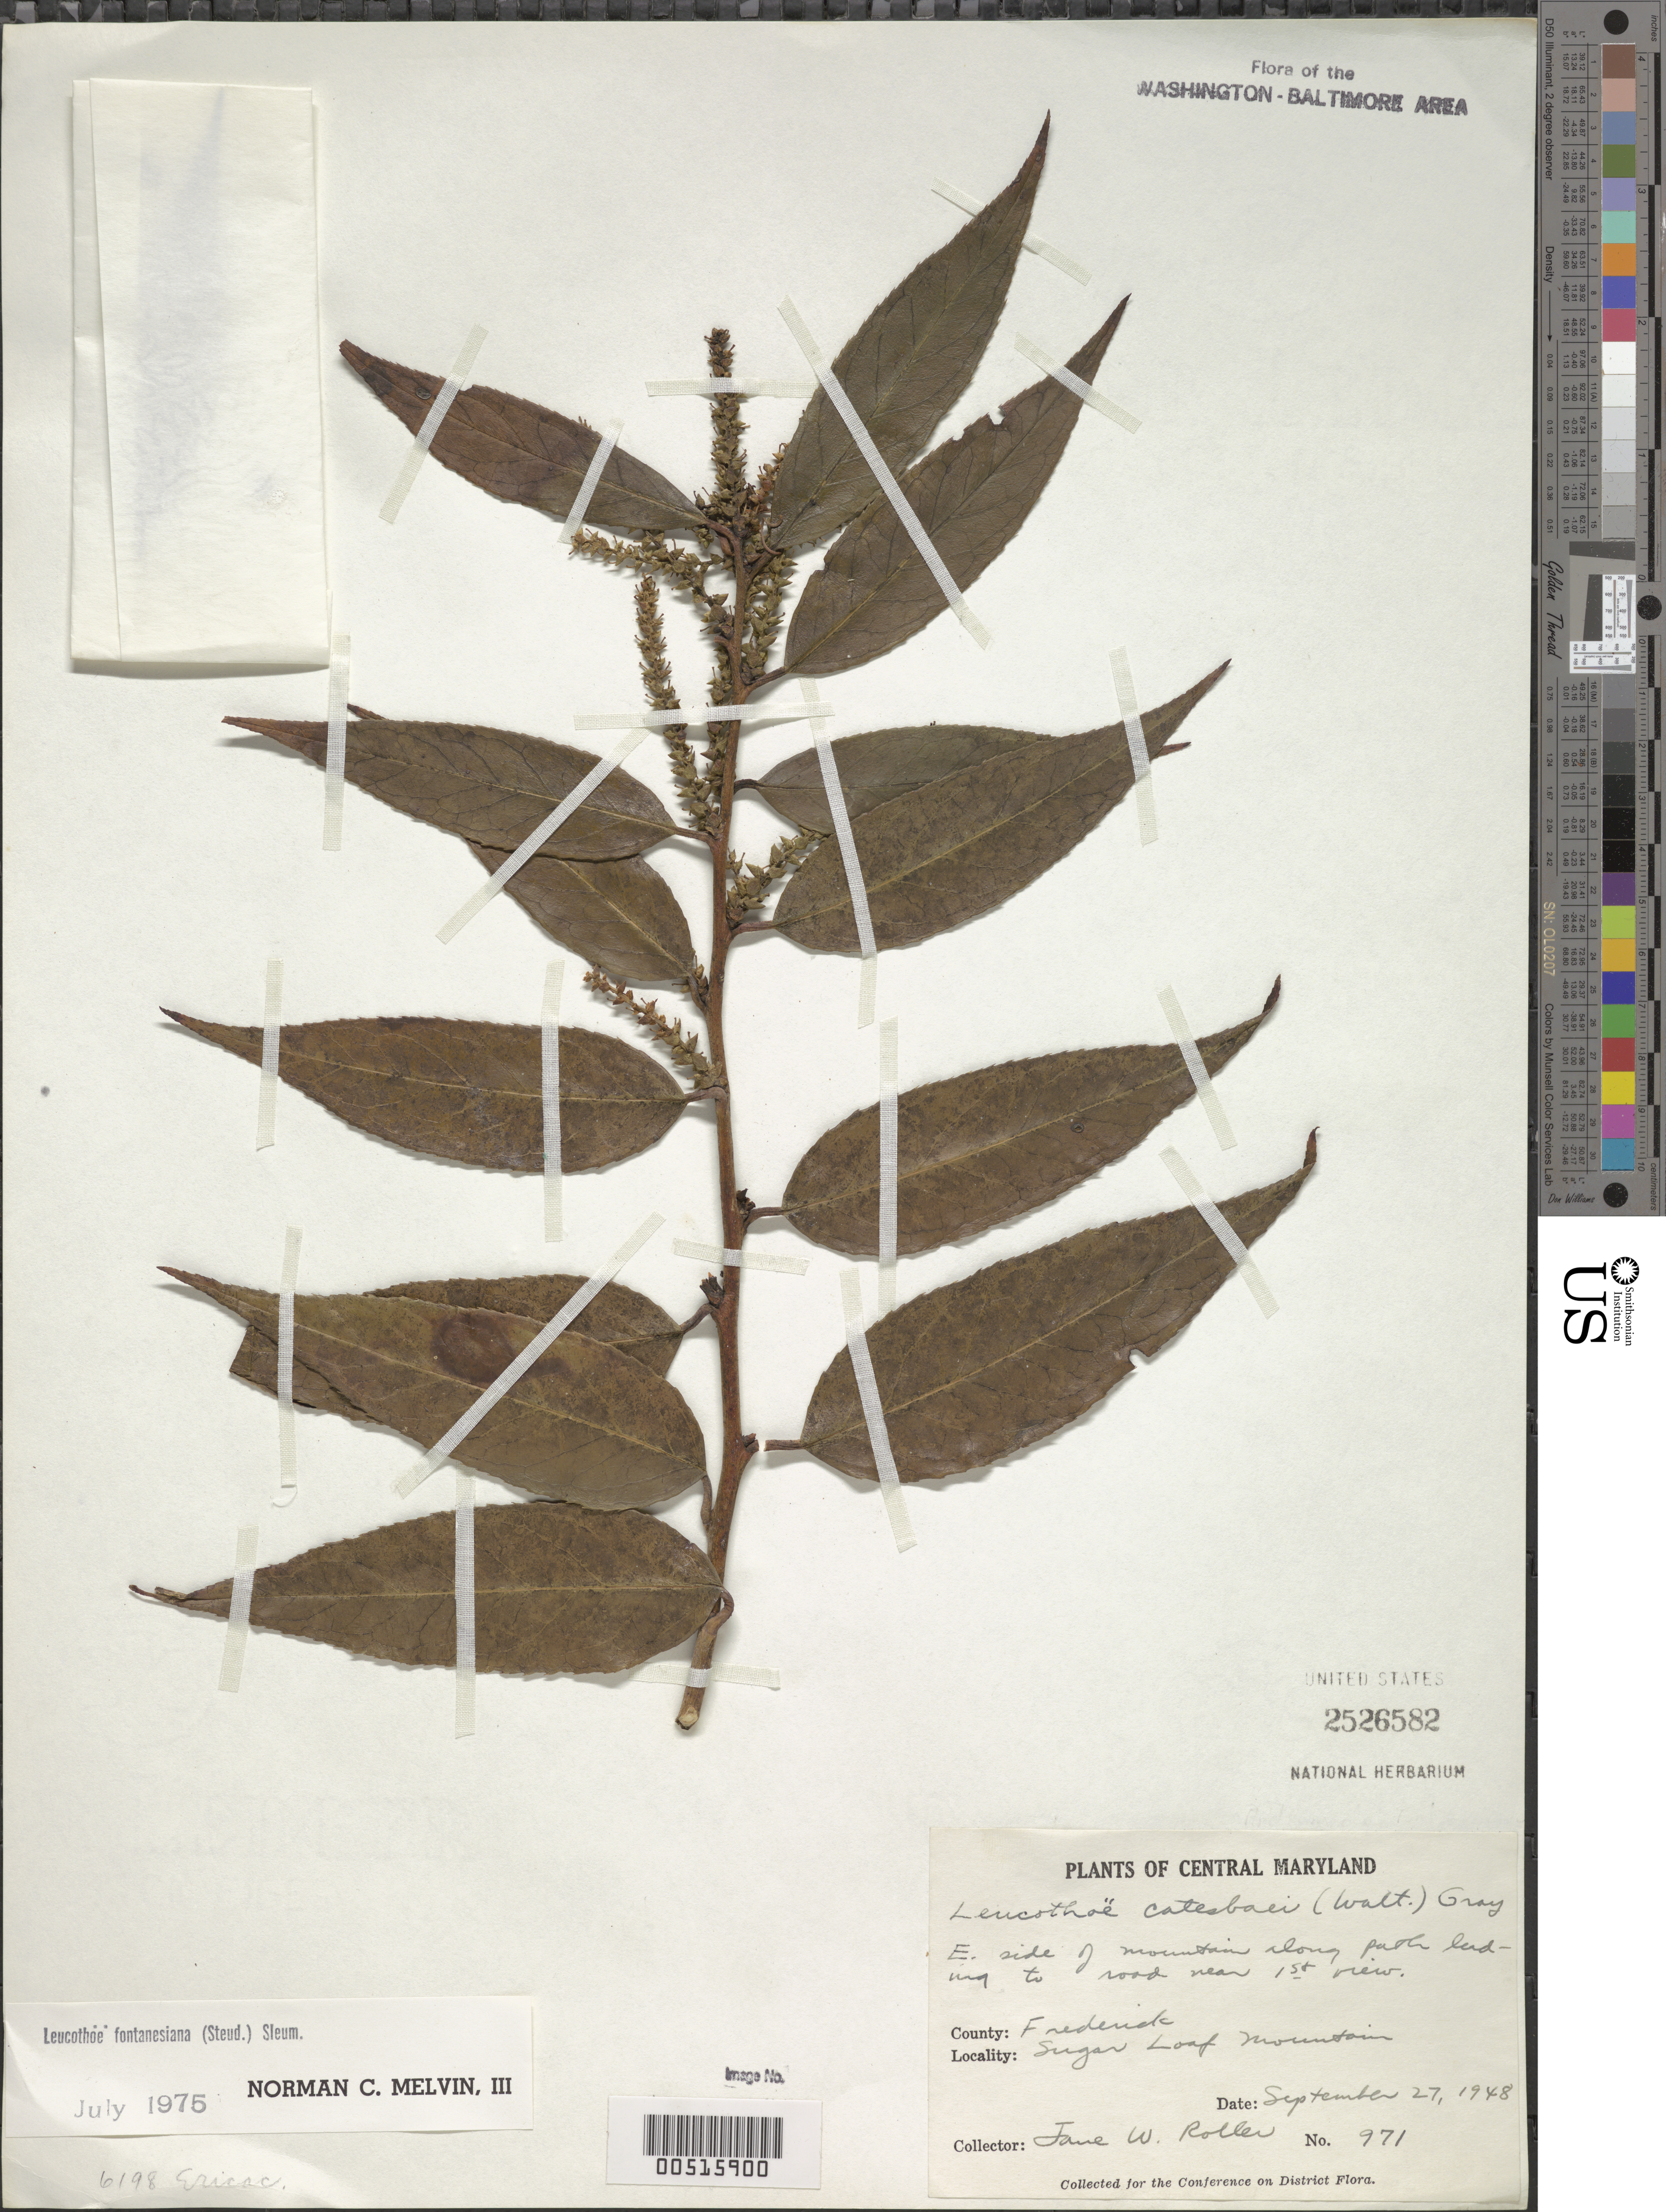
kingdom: Plantae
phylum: Tracheophyta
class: Magnoliopsida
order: Ericales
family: Ericaceae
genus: Leucothoe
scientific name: Leucothoë fontanesiana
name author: (Steud.) Sleumer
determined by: Melvin, N. C.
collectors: J. W. Roller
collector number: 971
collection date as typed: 27 Sep 1948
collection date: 1948-09-27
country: United States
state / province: Maryland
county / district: Frederick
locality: Sugarloaf Mountain, E side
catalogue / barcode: US 2526582